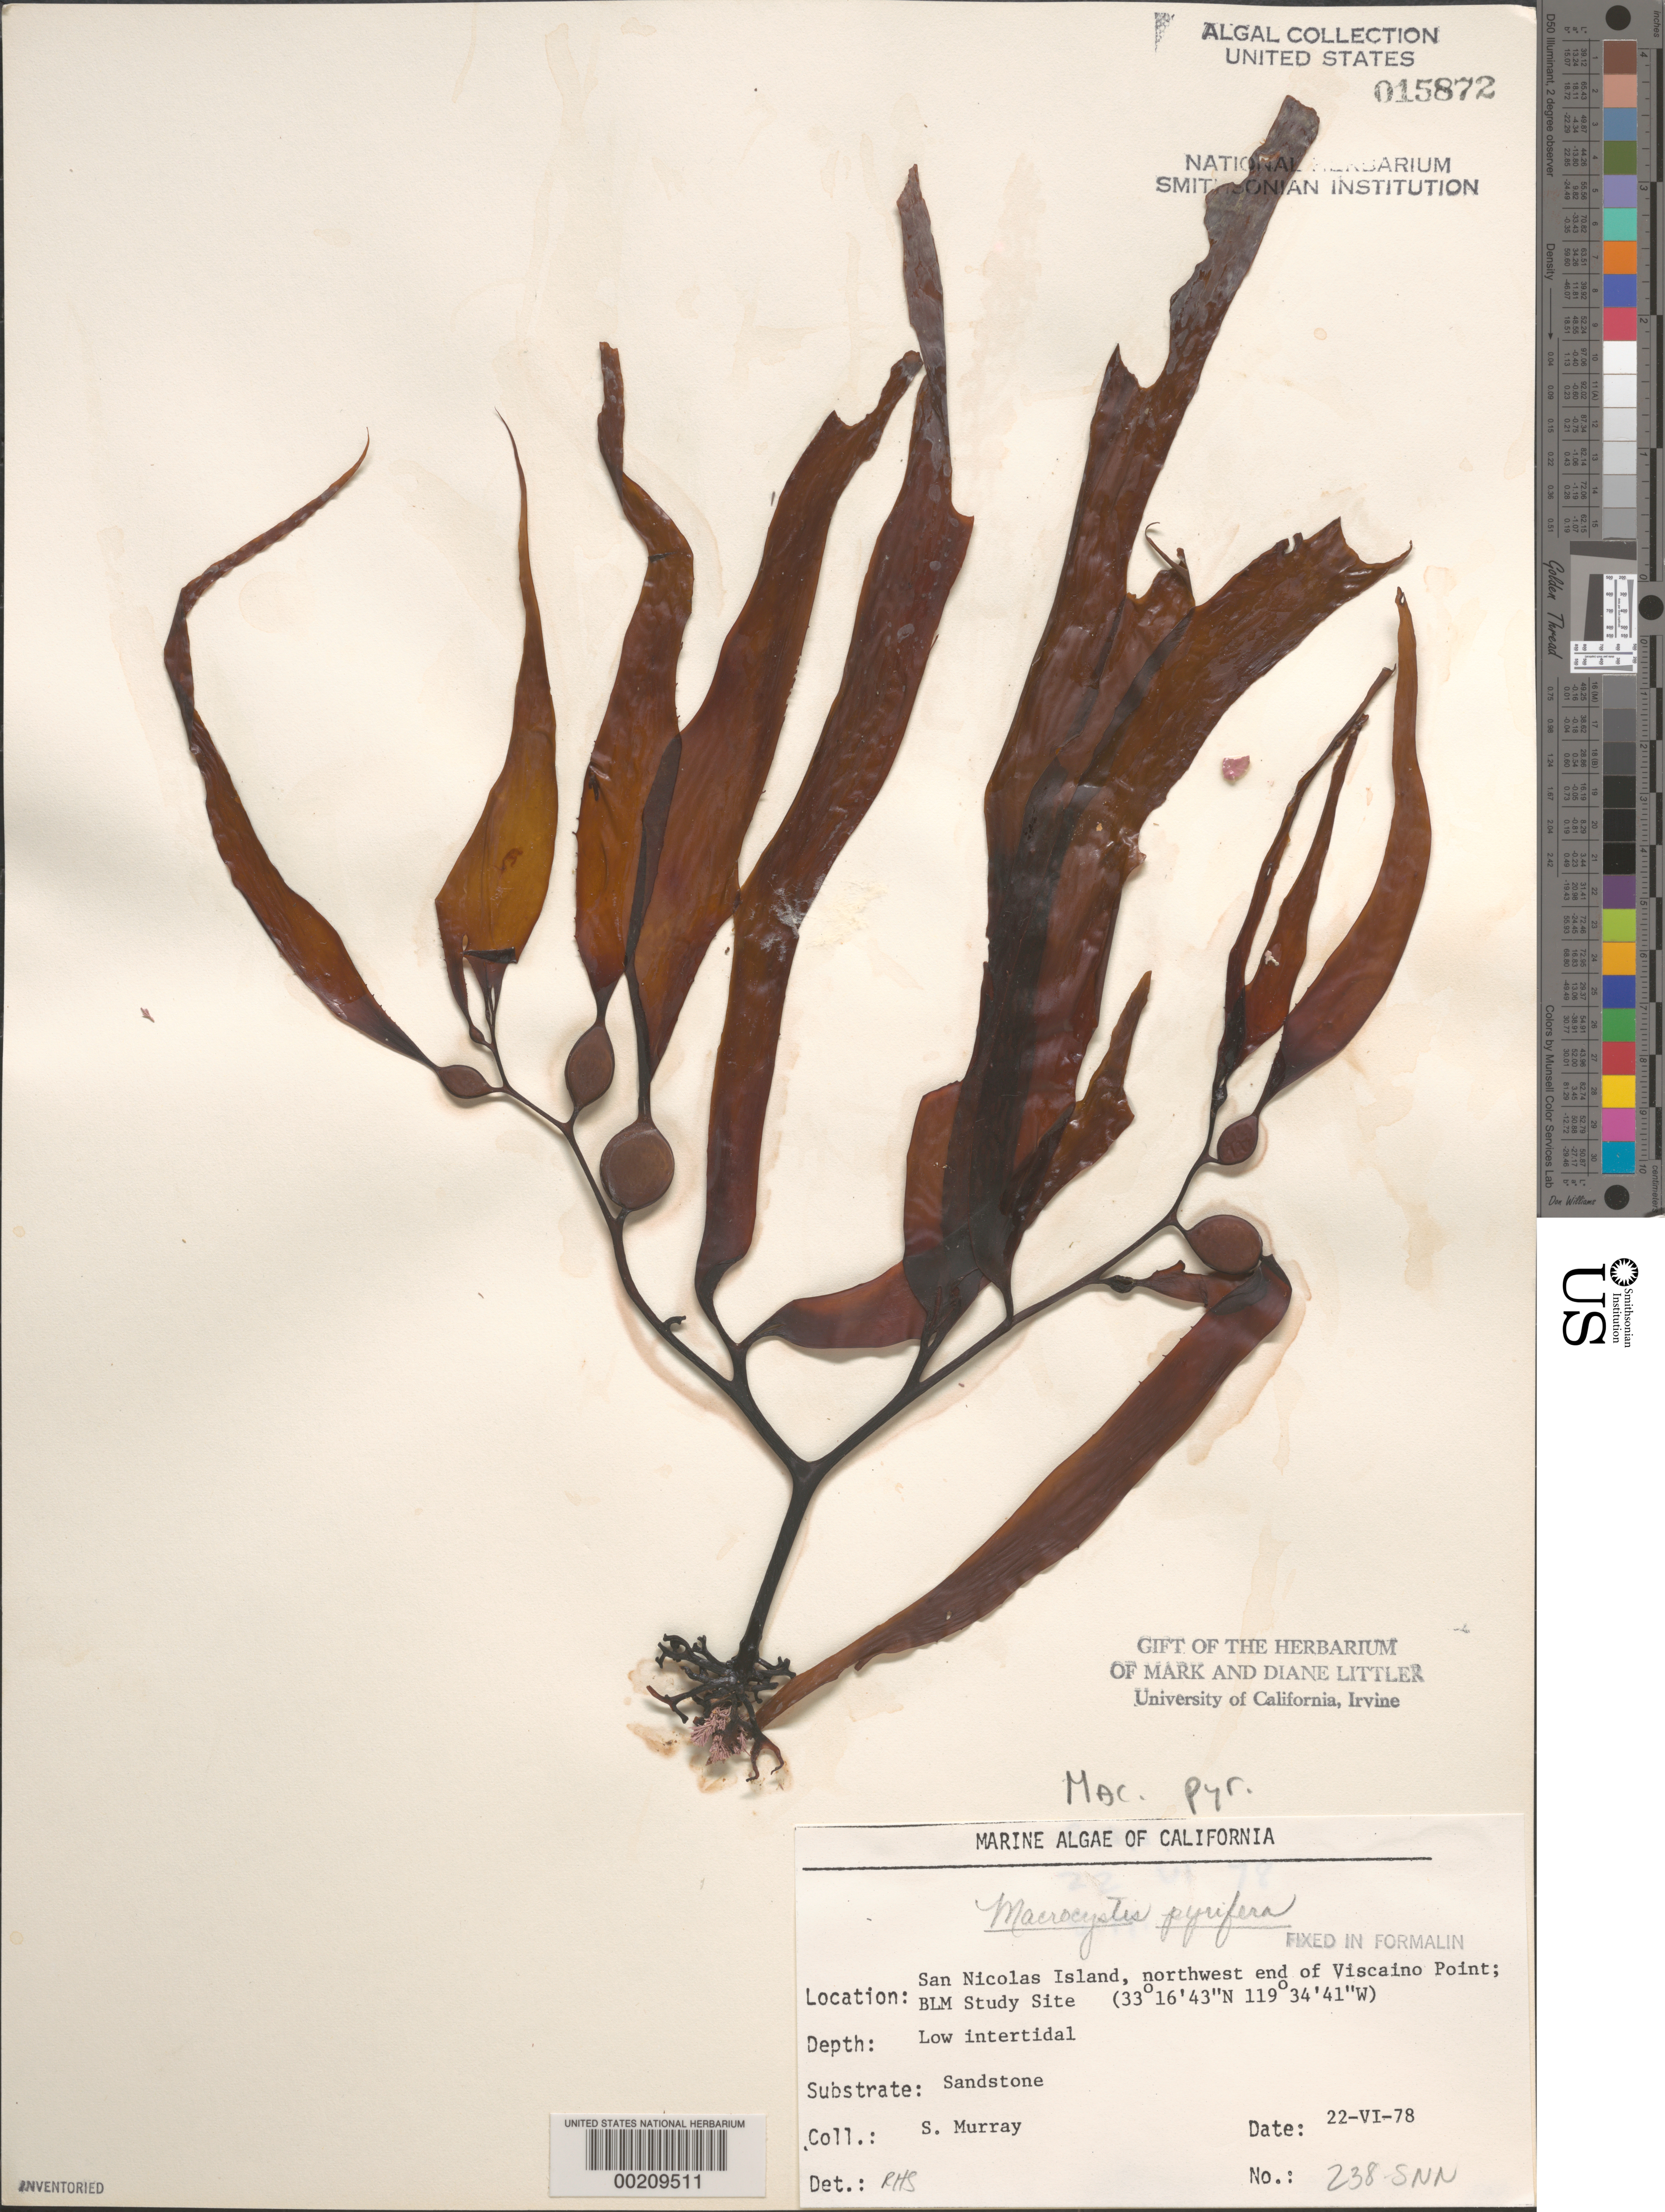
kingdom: Chromista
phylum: Ochrophyta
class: Phaeophyceae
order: Laminariales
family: Laminariaceae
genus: Macrocystis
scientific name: Macrocystis pyrifera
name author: (L.) C. Agardh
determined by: Sims, Robert H.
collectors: S. N. Murray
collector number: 238-snn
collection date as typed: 22 Jun 1978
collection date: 1978-06-22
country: United States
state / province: California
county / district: Ventura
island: San Nicolas Island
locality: Viscaino Point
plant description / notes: BLM-SOCALBIGHT Rocky Intertidal Survey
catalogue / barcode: US 15872